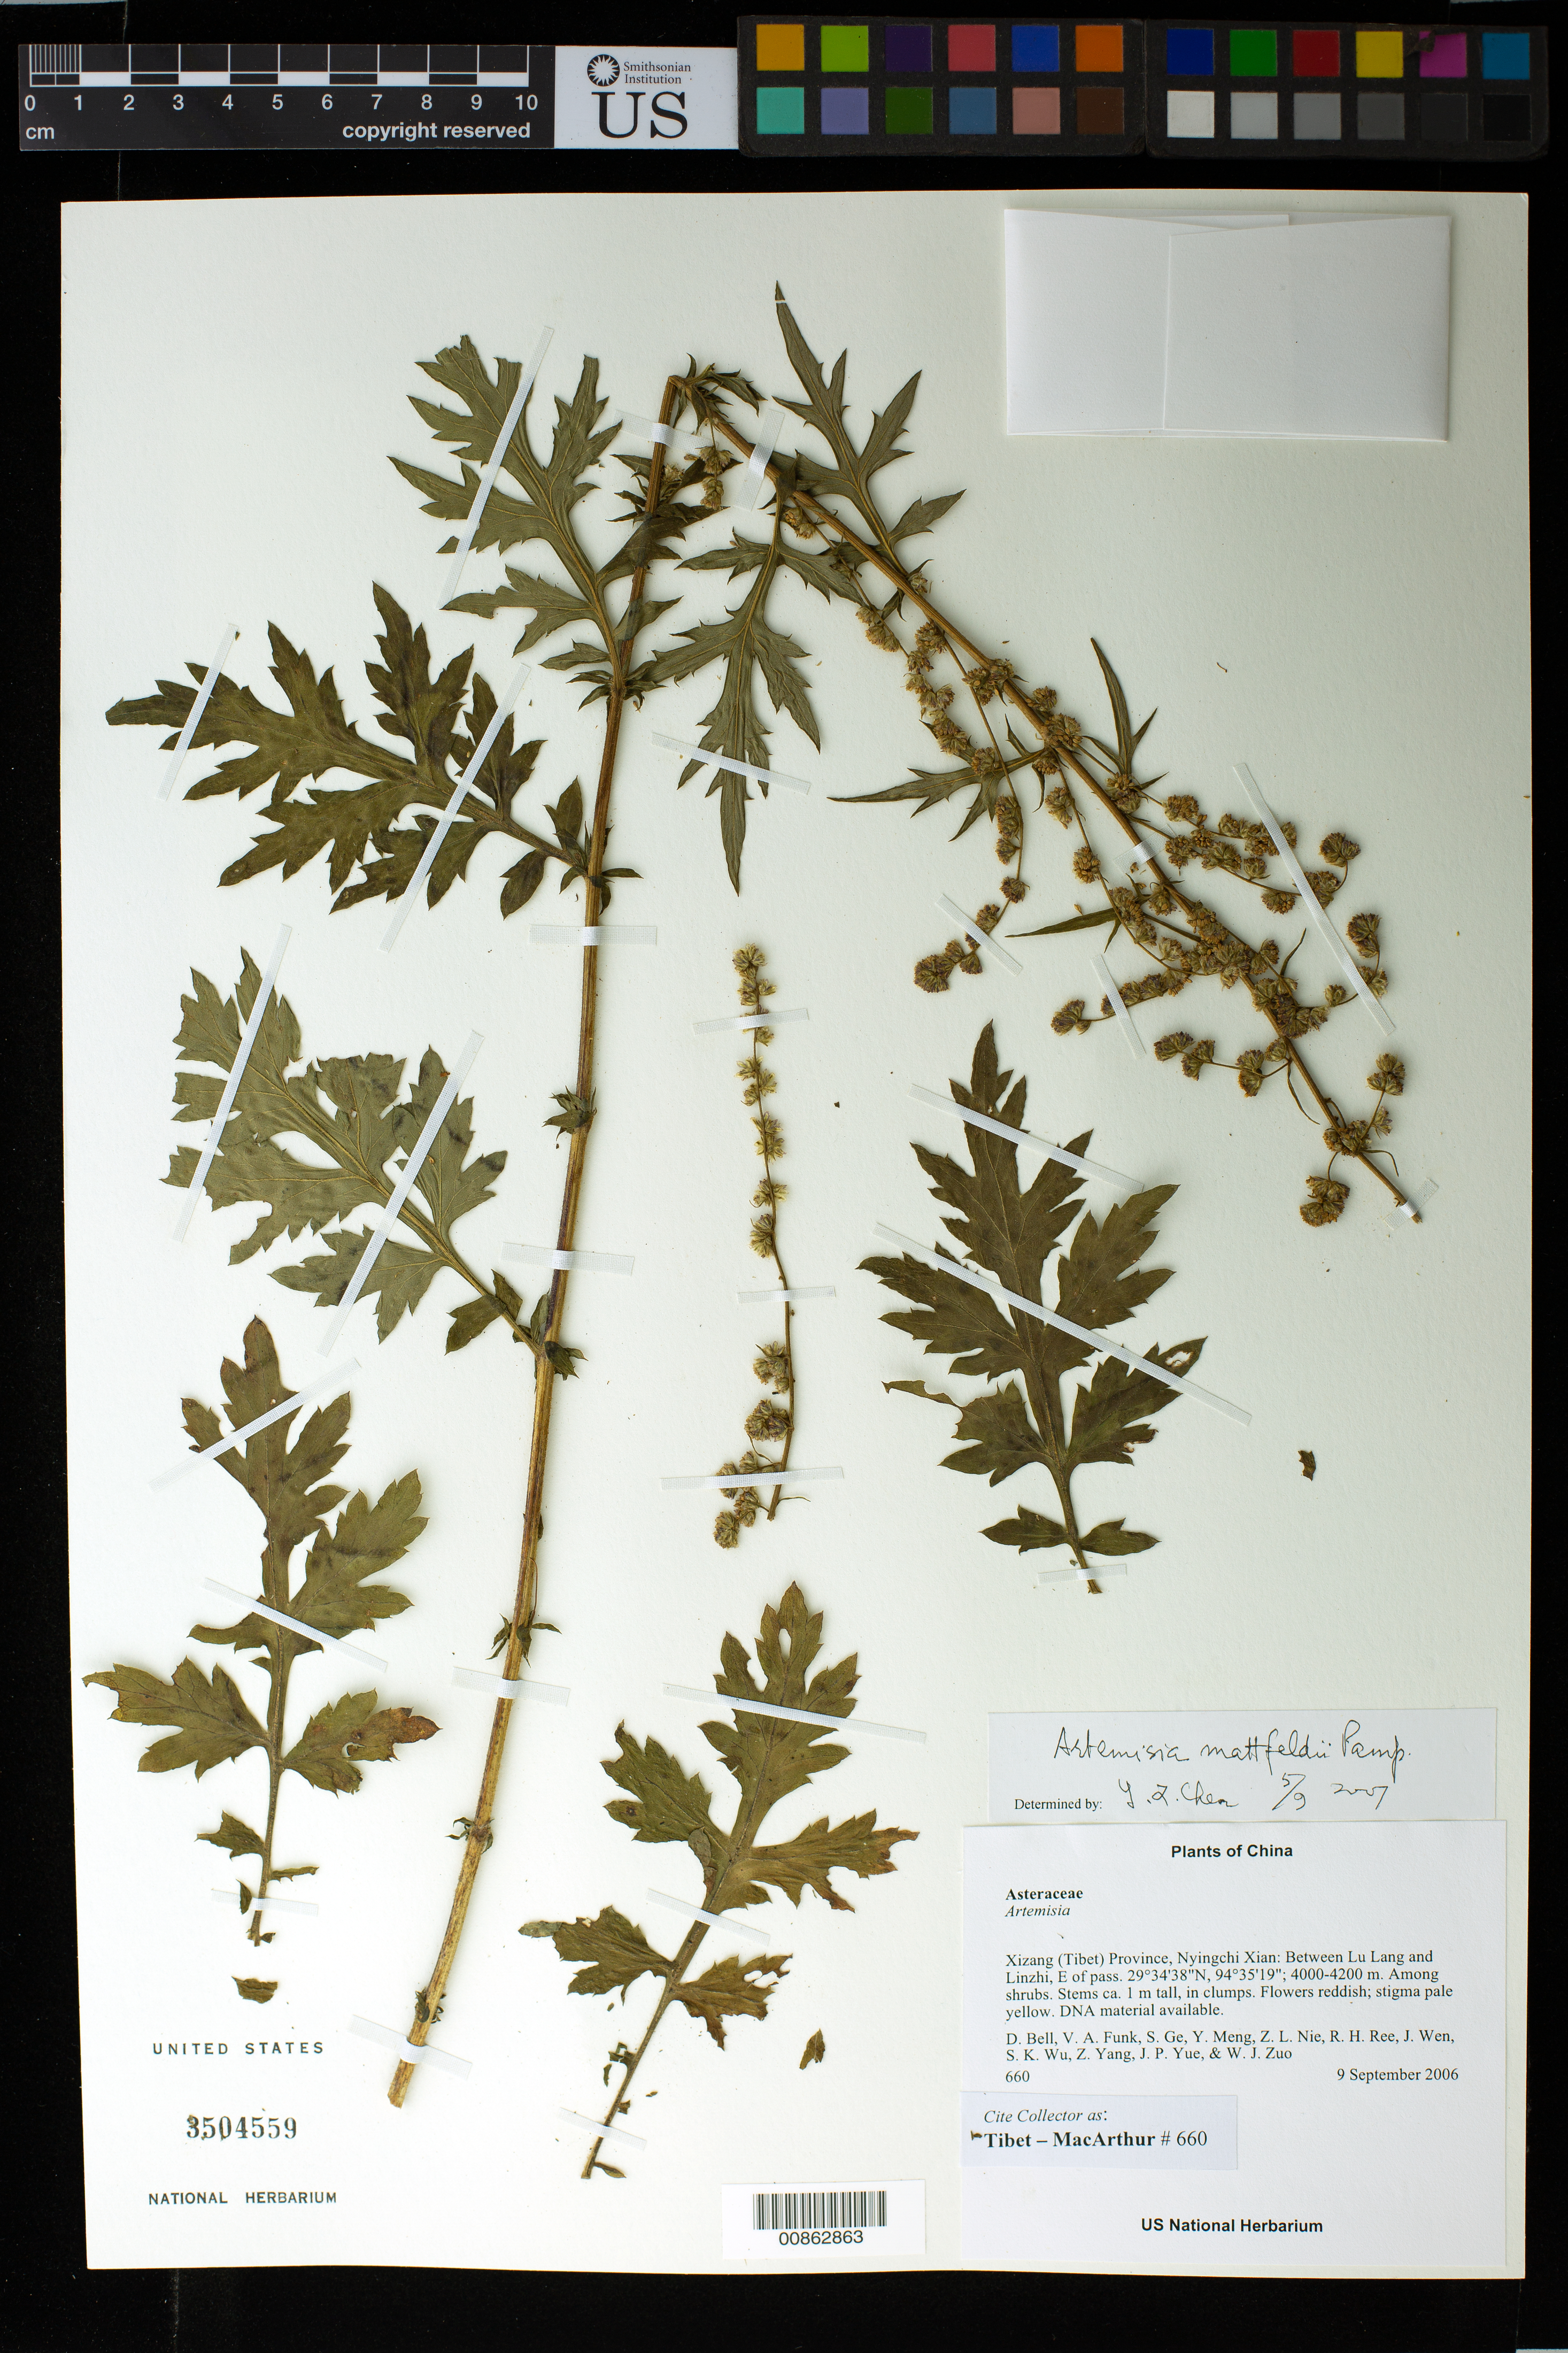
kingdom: Plantae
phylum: Tracheophyta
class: Magnoliopsida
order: Asterales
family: Asteraceae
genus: Artemisia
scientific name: Artemisia mattfeldii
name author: Pamp.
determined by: Yilin Chen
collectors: Tibet-MacArthur, D. A. Bell, V. Funk, S. Ge, Y. Meng, Z. Nie, R. Ree, J. Wen, S. K. Wu, Z. Yang, J. Yue & W. Zuo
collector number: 660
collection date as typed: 09 Sep 2006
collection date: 2006-09-09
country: China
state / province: Xizang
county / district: Nyingchi Xian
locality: Between Lu Lang and Linzhi, E of pass.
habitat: Remnant Abies forest and adjacent disturbed areas with scattered shrubs (Rosa, Berberis). Among shrubs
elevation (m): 4000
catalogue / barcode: US 3504559